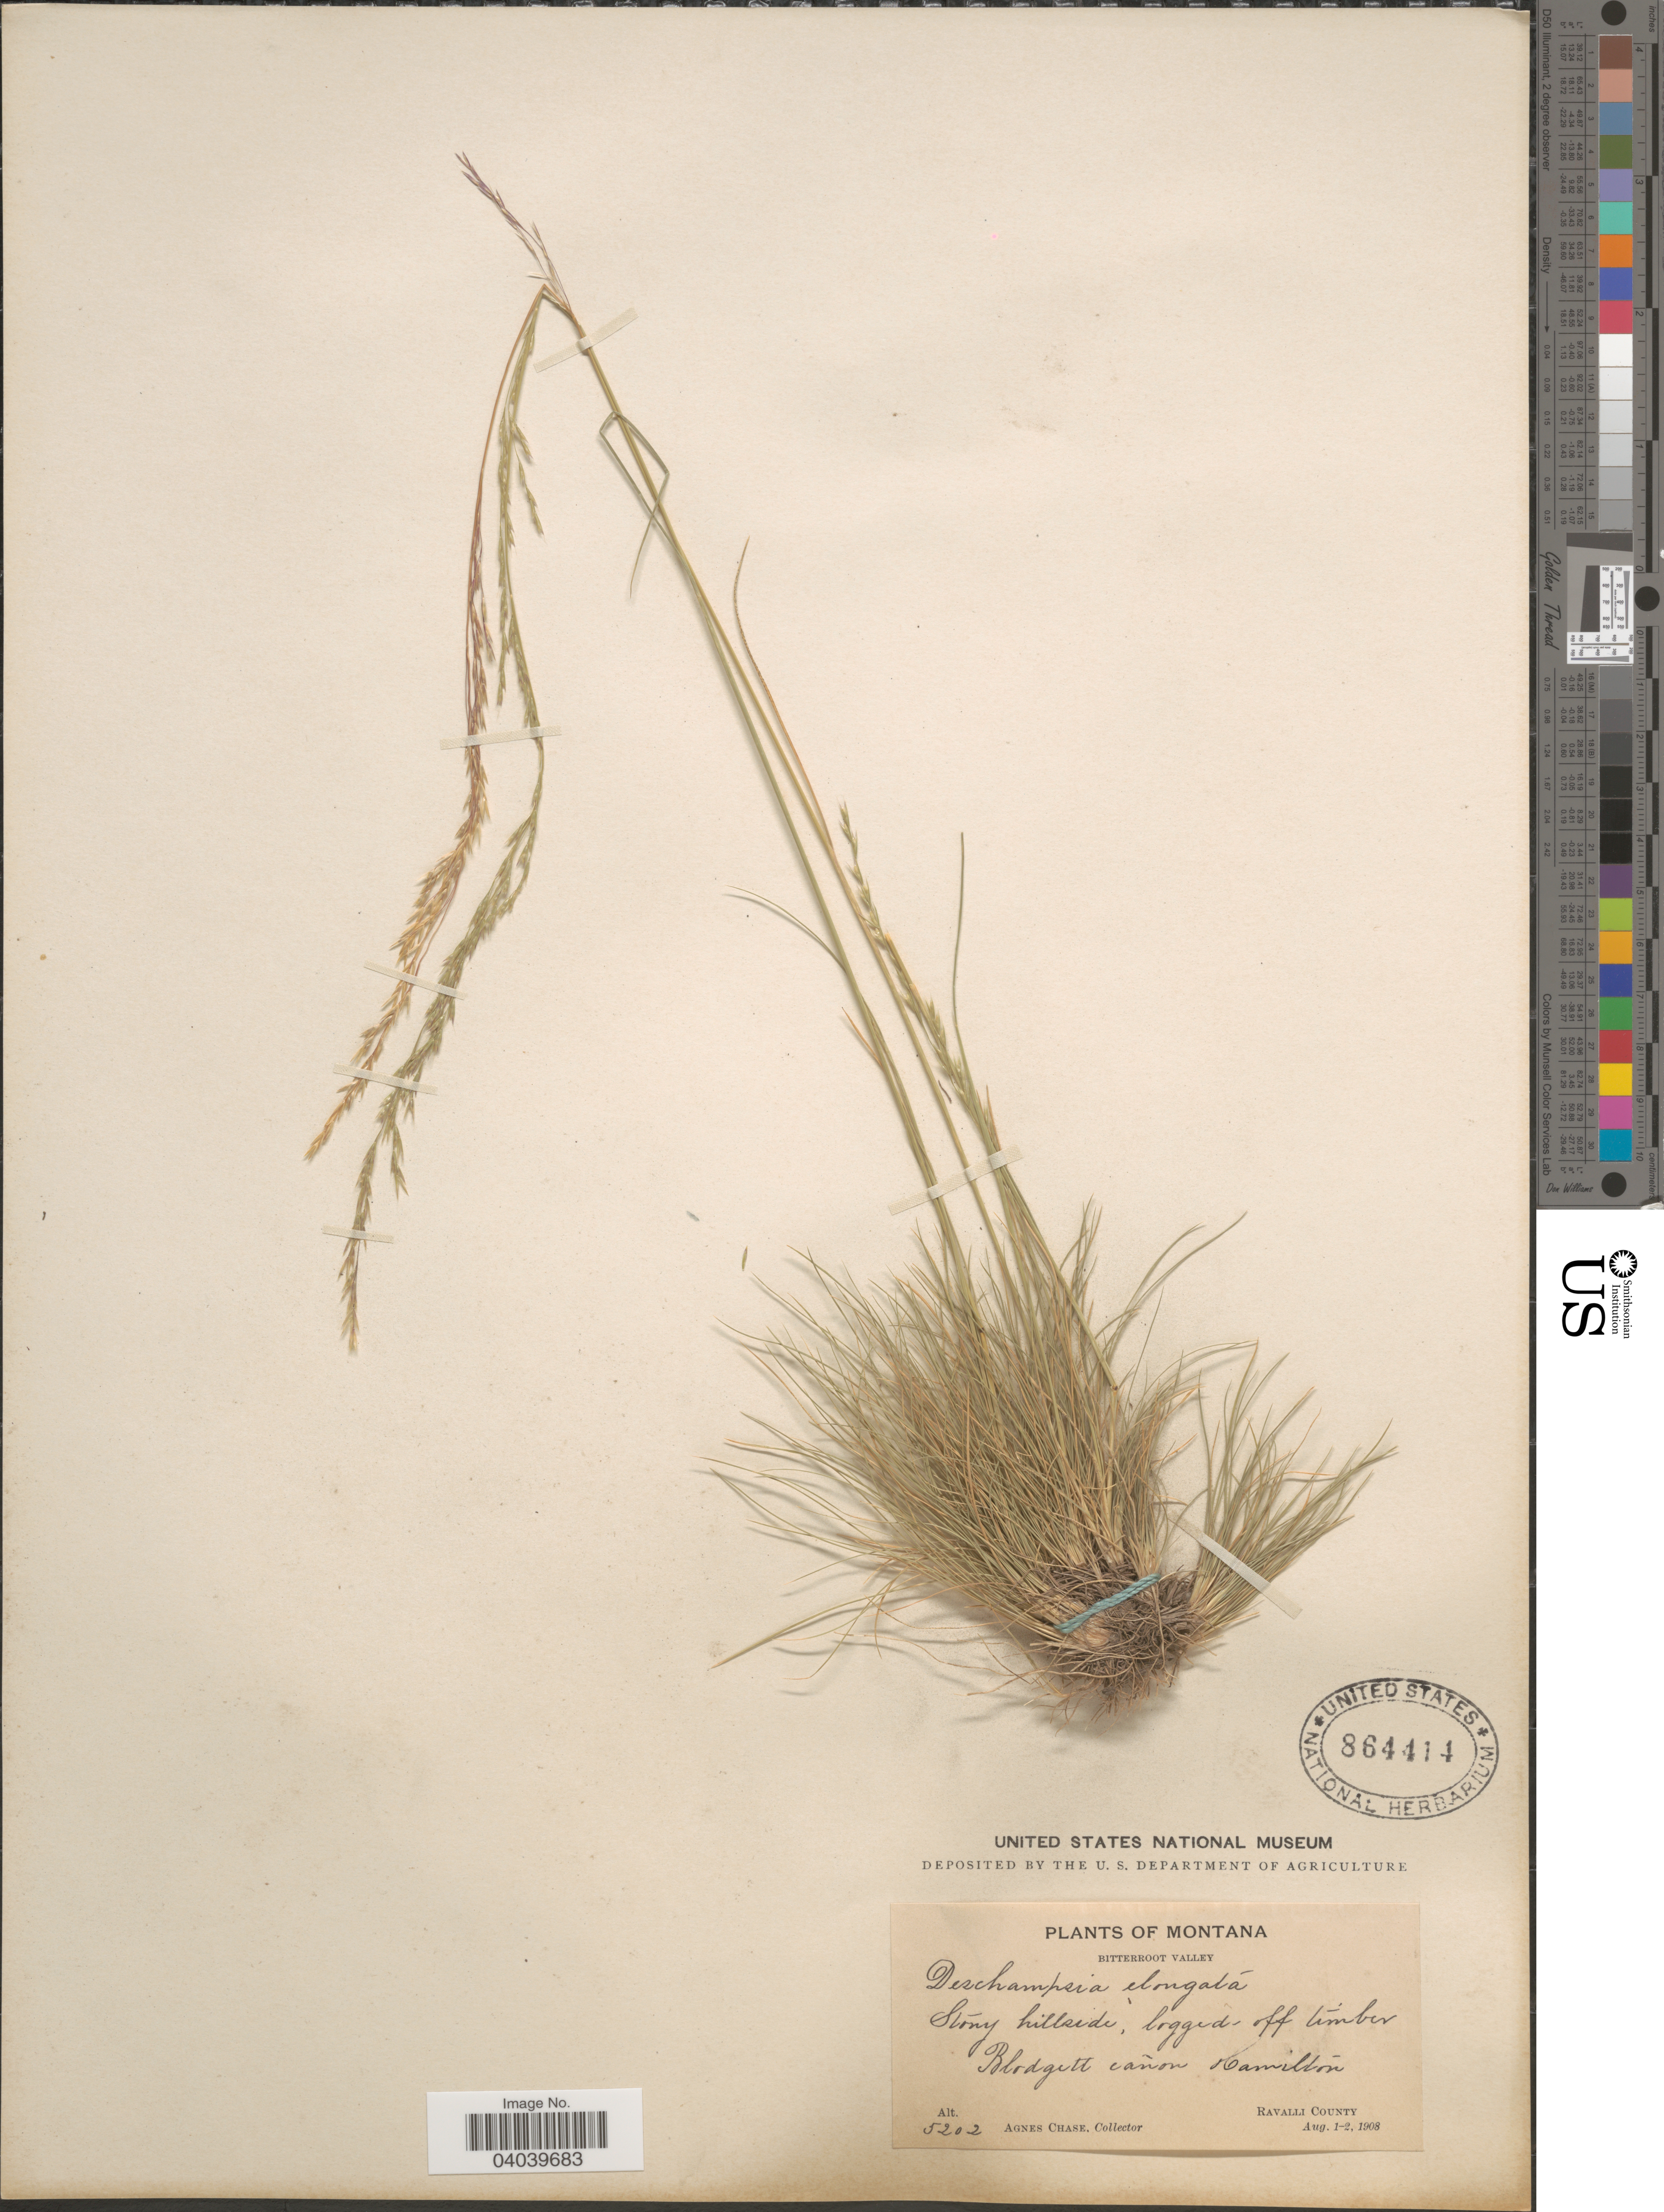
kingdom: Plantae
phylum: Tracheophyta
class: Liliopsida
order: Poales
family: Poaceae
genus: Deschampsia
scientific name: Deschampsia elongata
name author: (Hook.) Munro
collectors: A. Chase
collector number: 5202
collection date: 1908-08-01/1908-08-02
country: United States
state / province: Montana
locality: Bitterroot Valley. Stony hillside, logged-off timber Blodgett cañon Hamilton. Ravalli County.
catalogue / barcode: US 864414